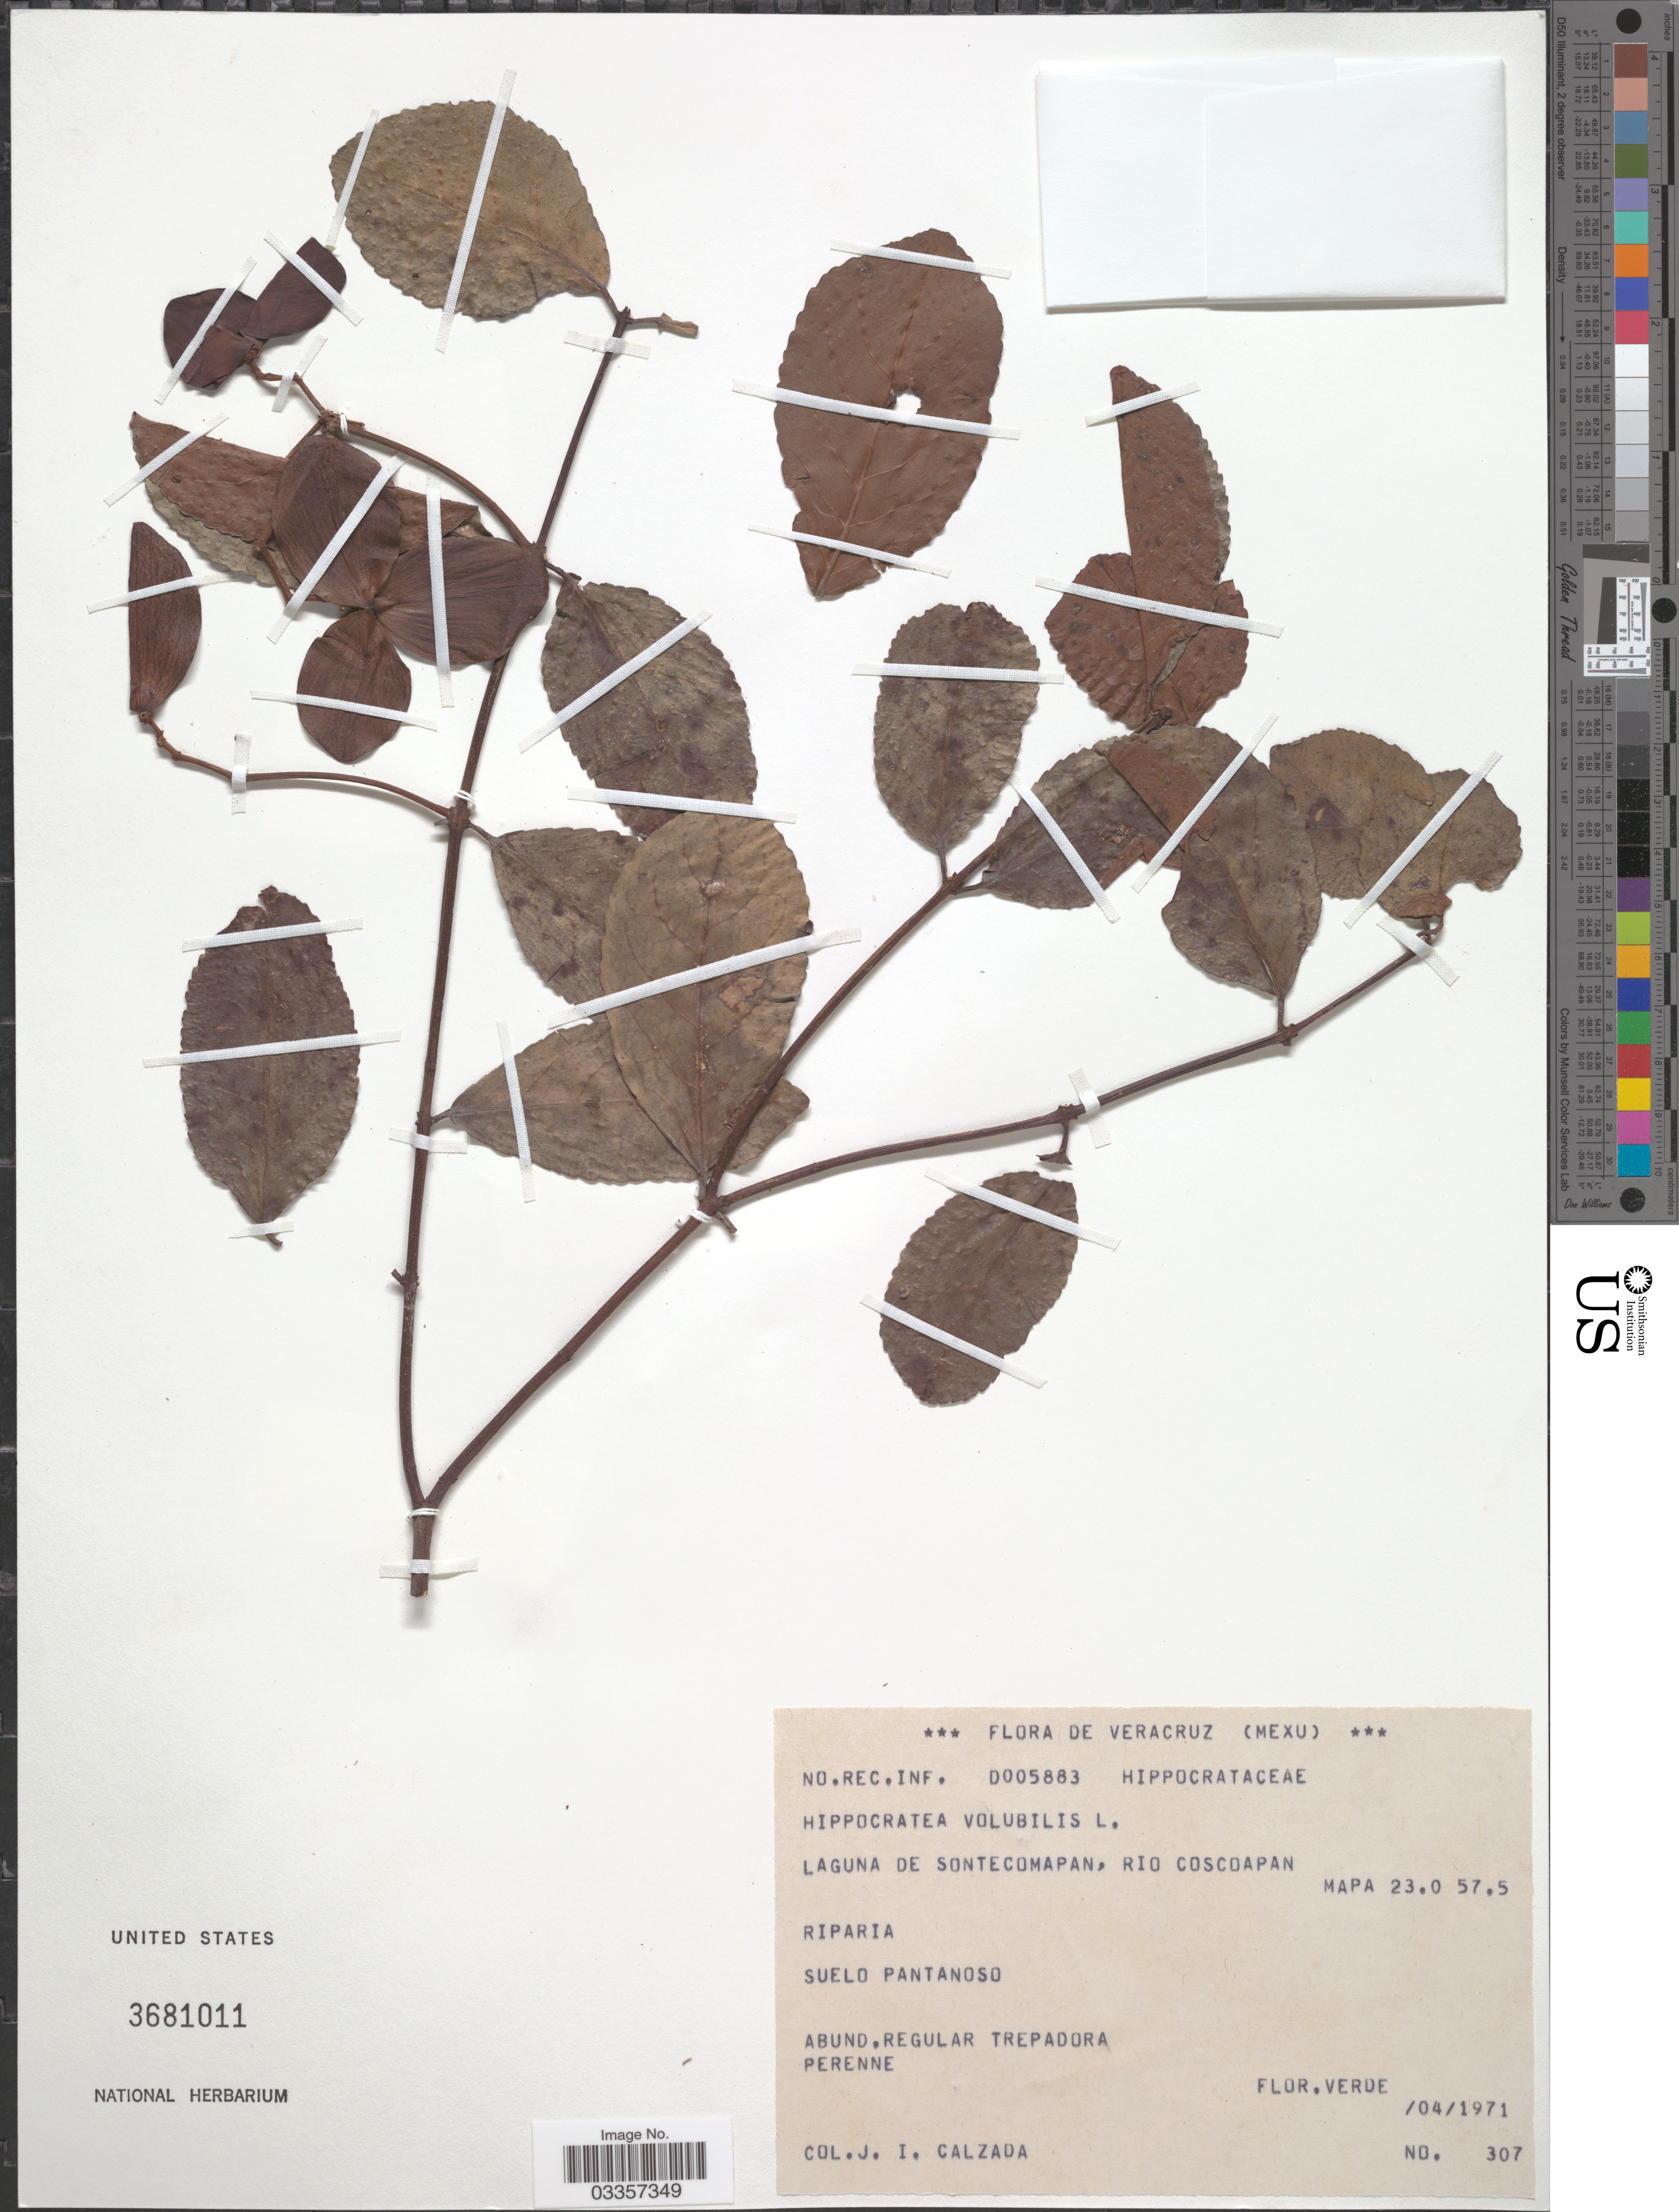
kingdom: Plantae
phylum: Tracheophyta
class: Magnoliopsida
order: Celastrales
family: Celastraceae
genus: Hippocratea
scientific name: Hippocratea volubilis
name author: L.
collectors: J. I. Calzada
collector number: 307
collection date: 1971-04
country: Mexico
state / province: Veracruz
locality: Veracruz. Laguna de Sontecomapan, Rio Coscopan. Mapa 23.0 57.5.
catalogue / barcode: US 3681011